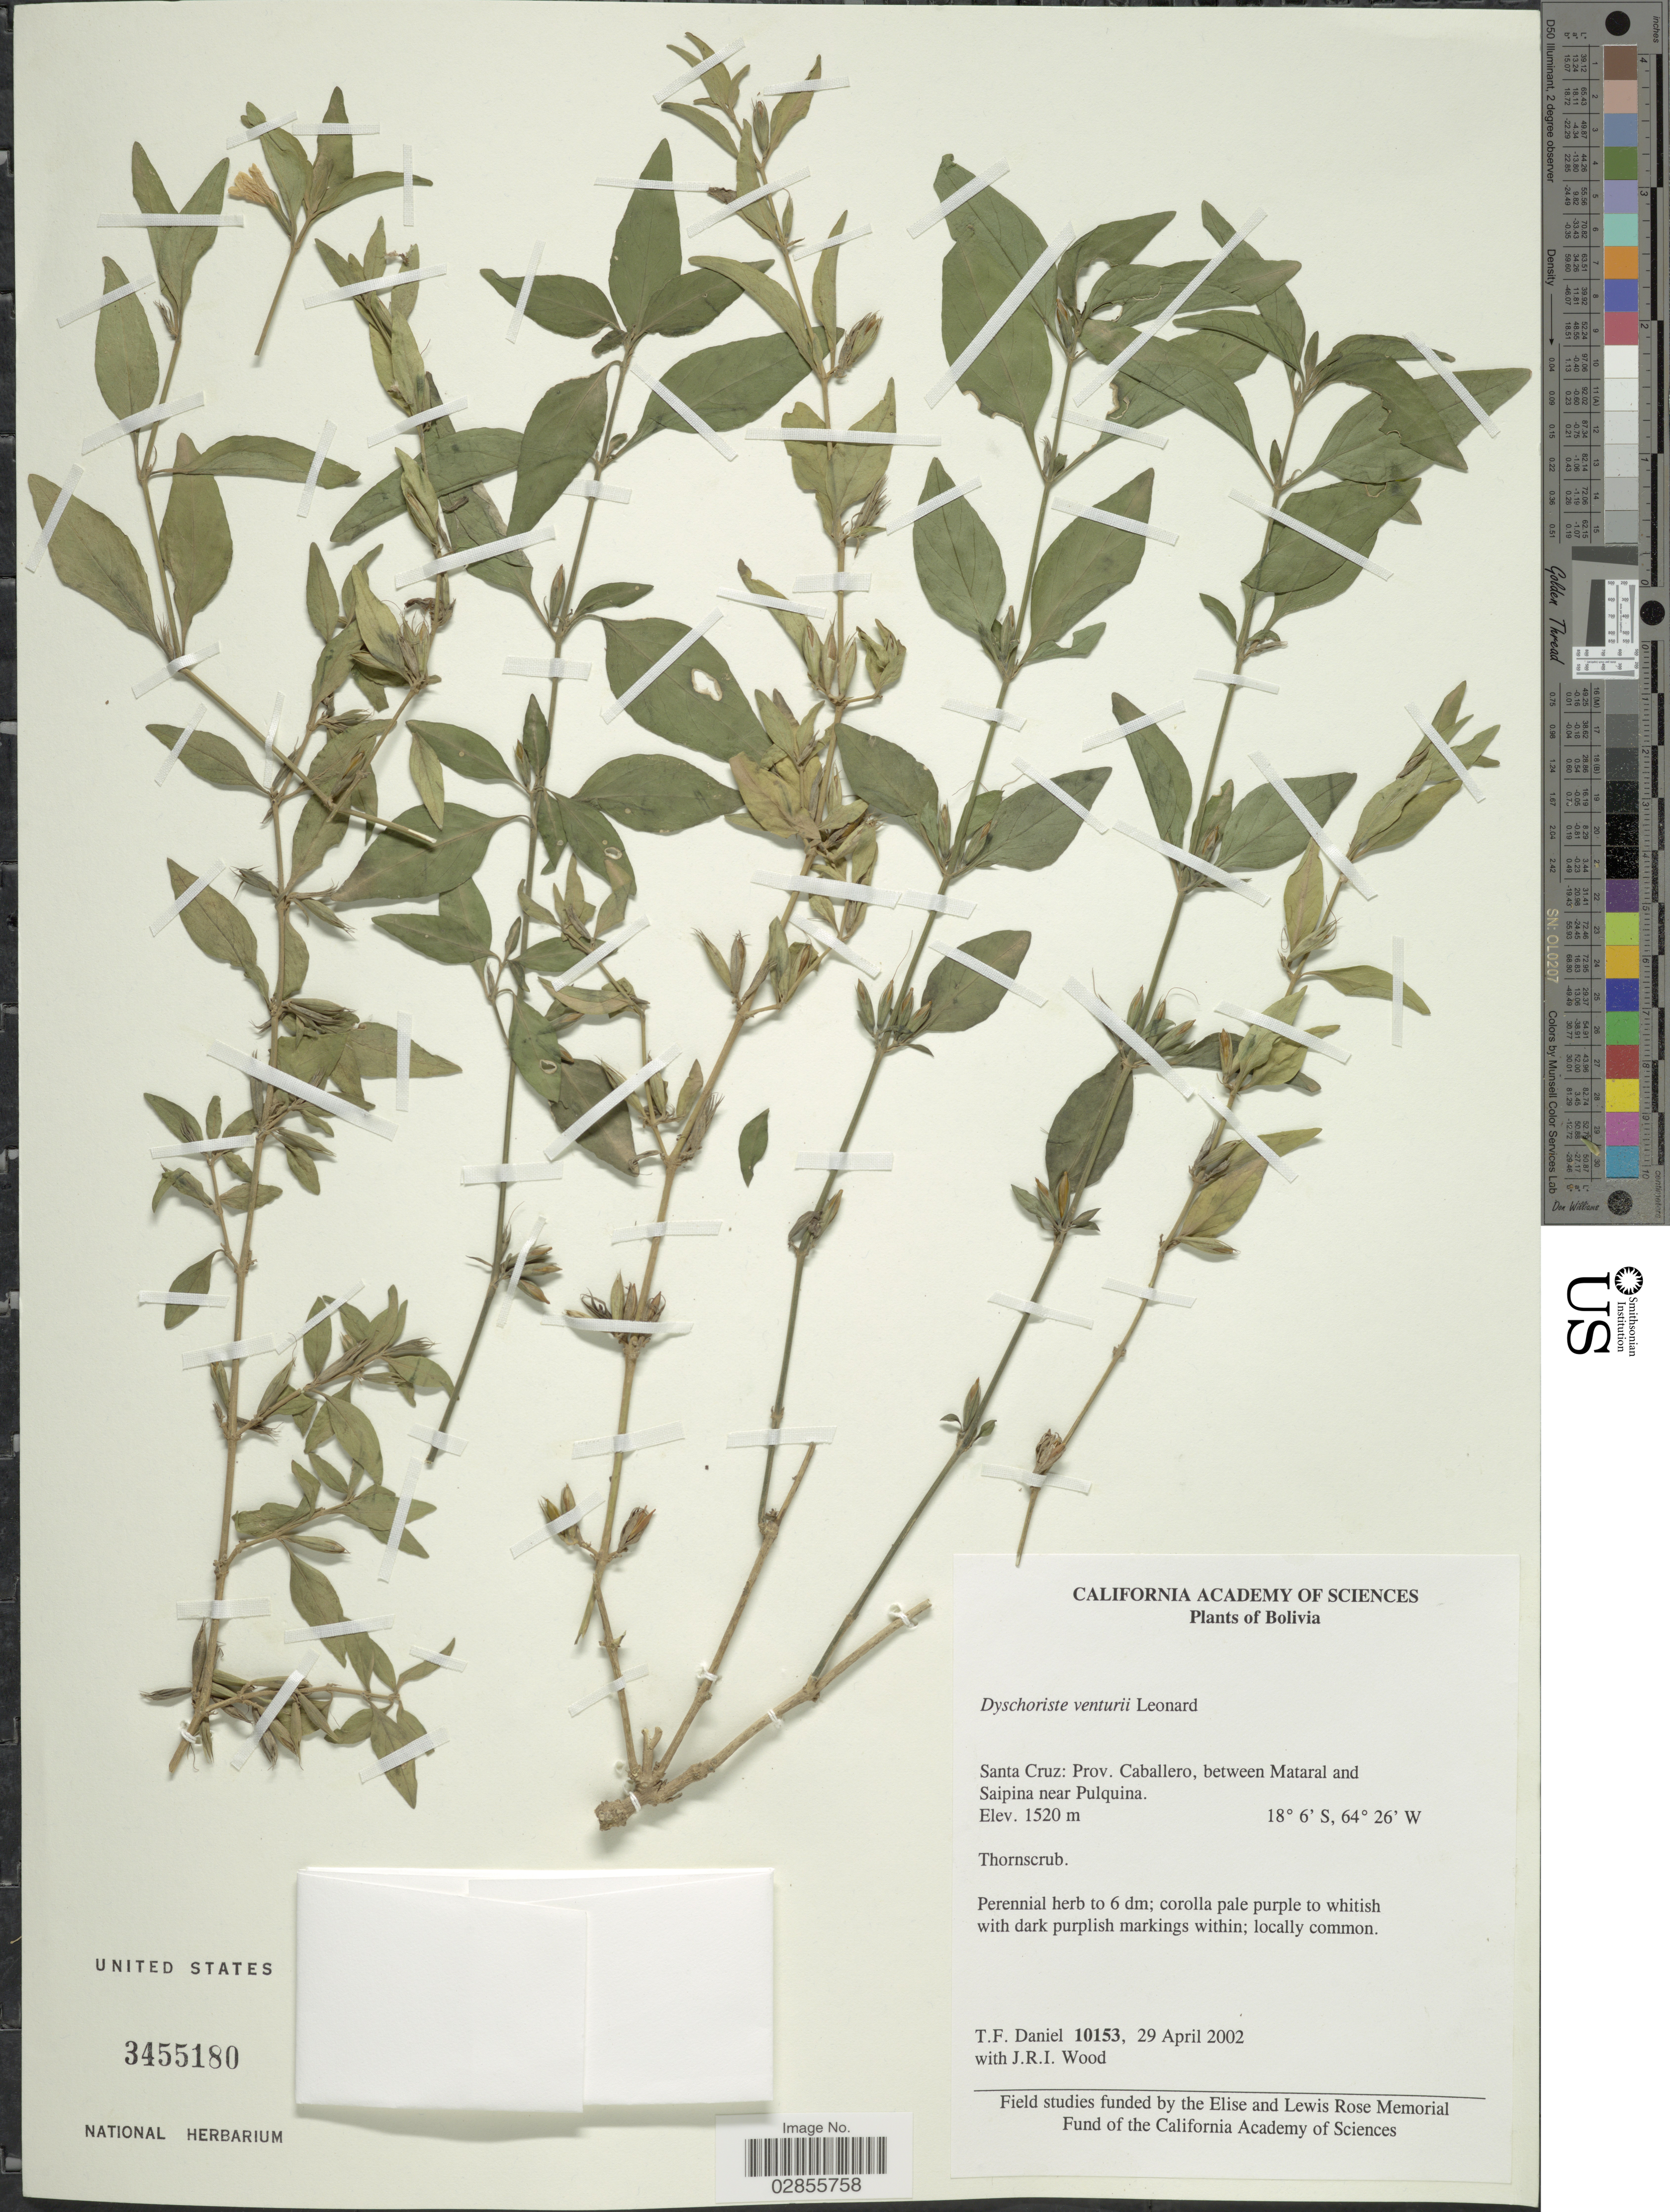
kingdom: Plantae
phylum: Tracheophyta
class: Magnoliopsida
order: Lamiales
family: Acanthaceae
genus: Dyschoriste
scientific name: Dyschoriste venturii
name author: Leonard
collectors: T. F. Daniel & J. R. I. Wood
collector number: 10153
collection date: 2002-04-29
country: Bolivia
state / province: Santa Cruz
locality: Prov. Caballero, between Mataral and Saipina near Pulquina.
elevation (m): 1520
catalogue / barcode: US 3455180